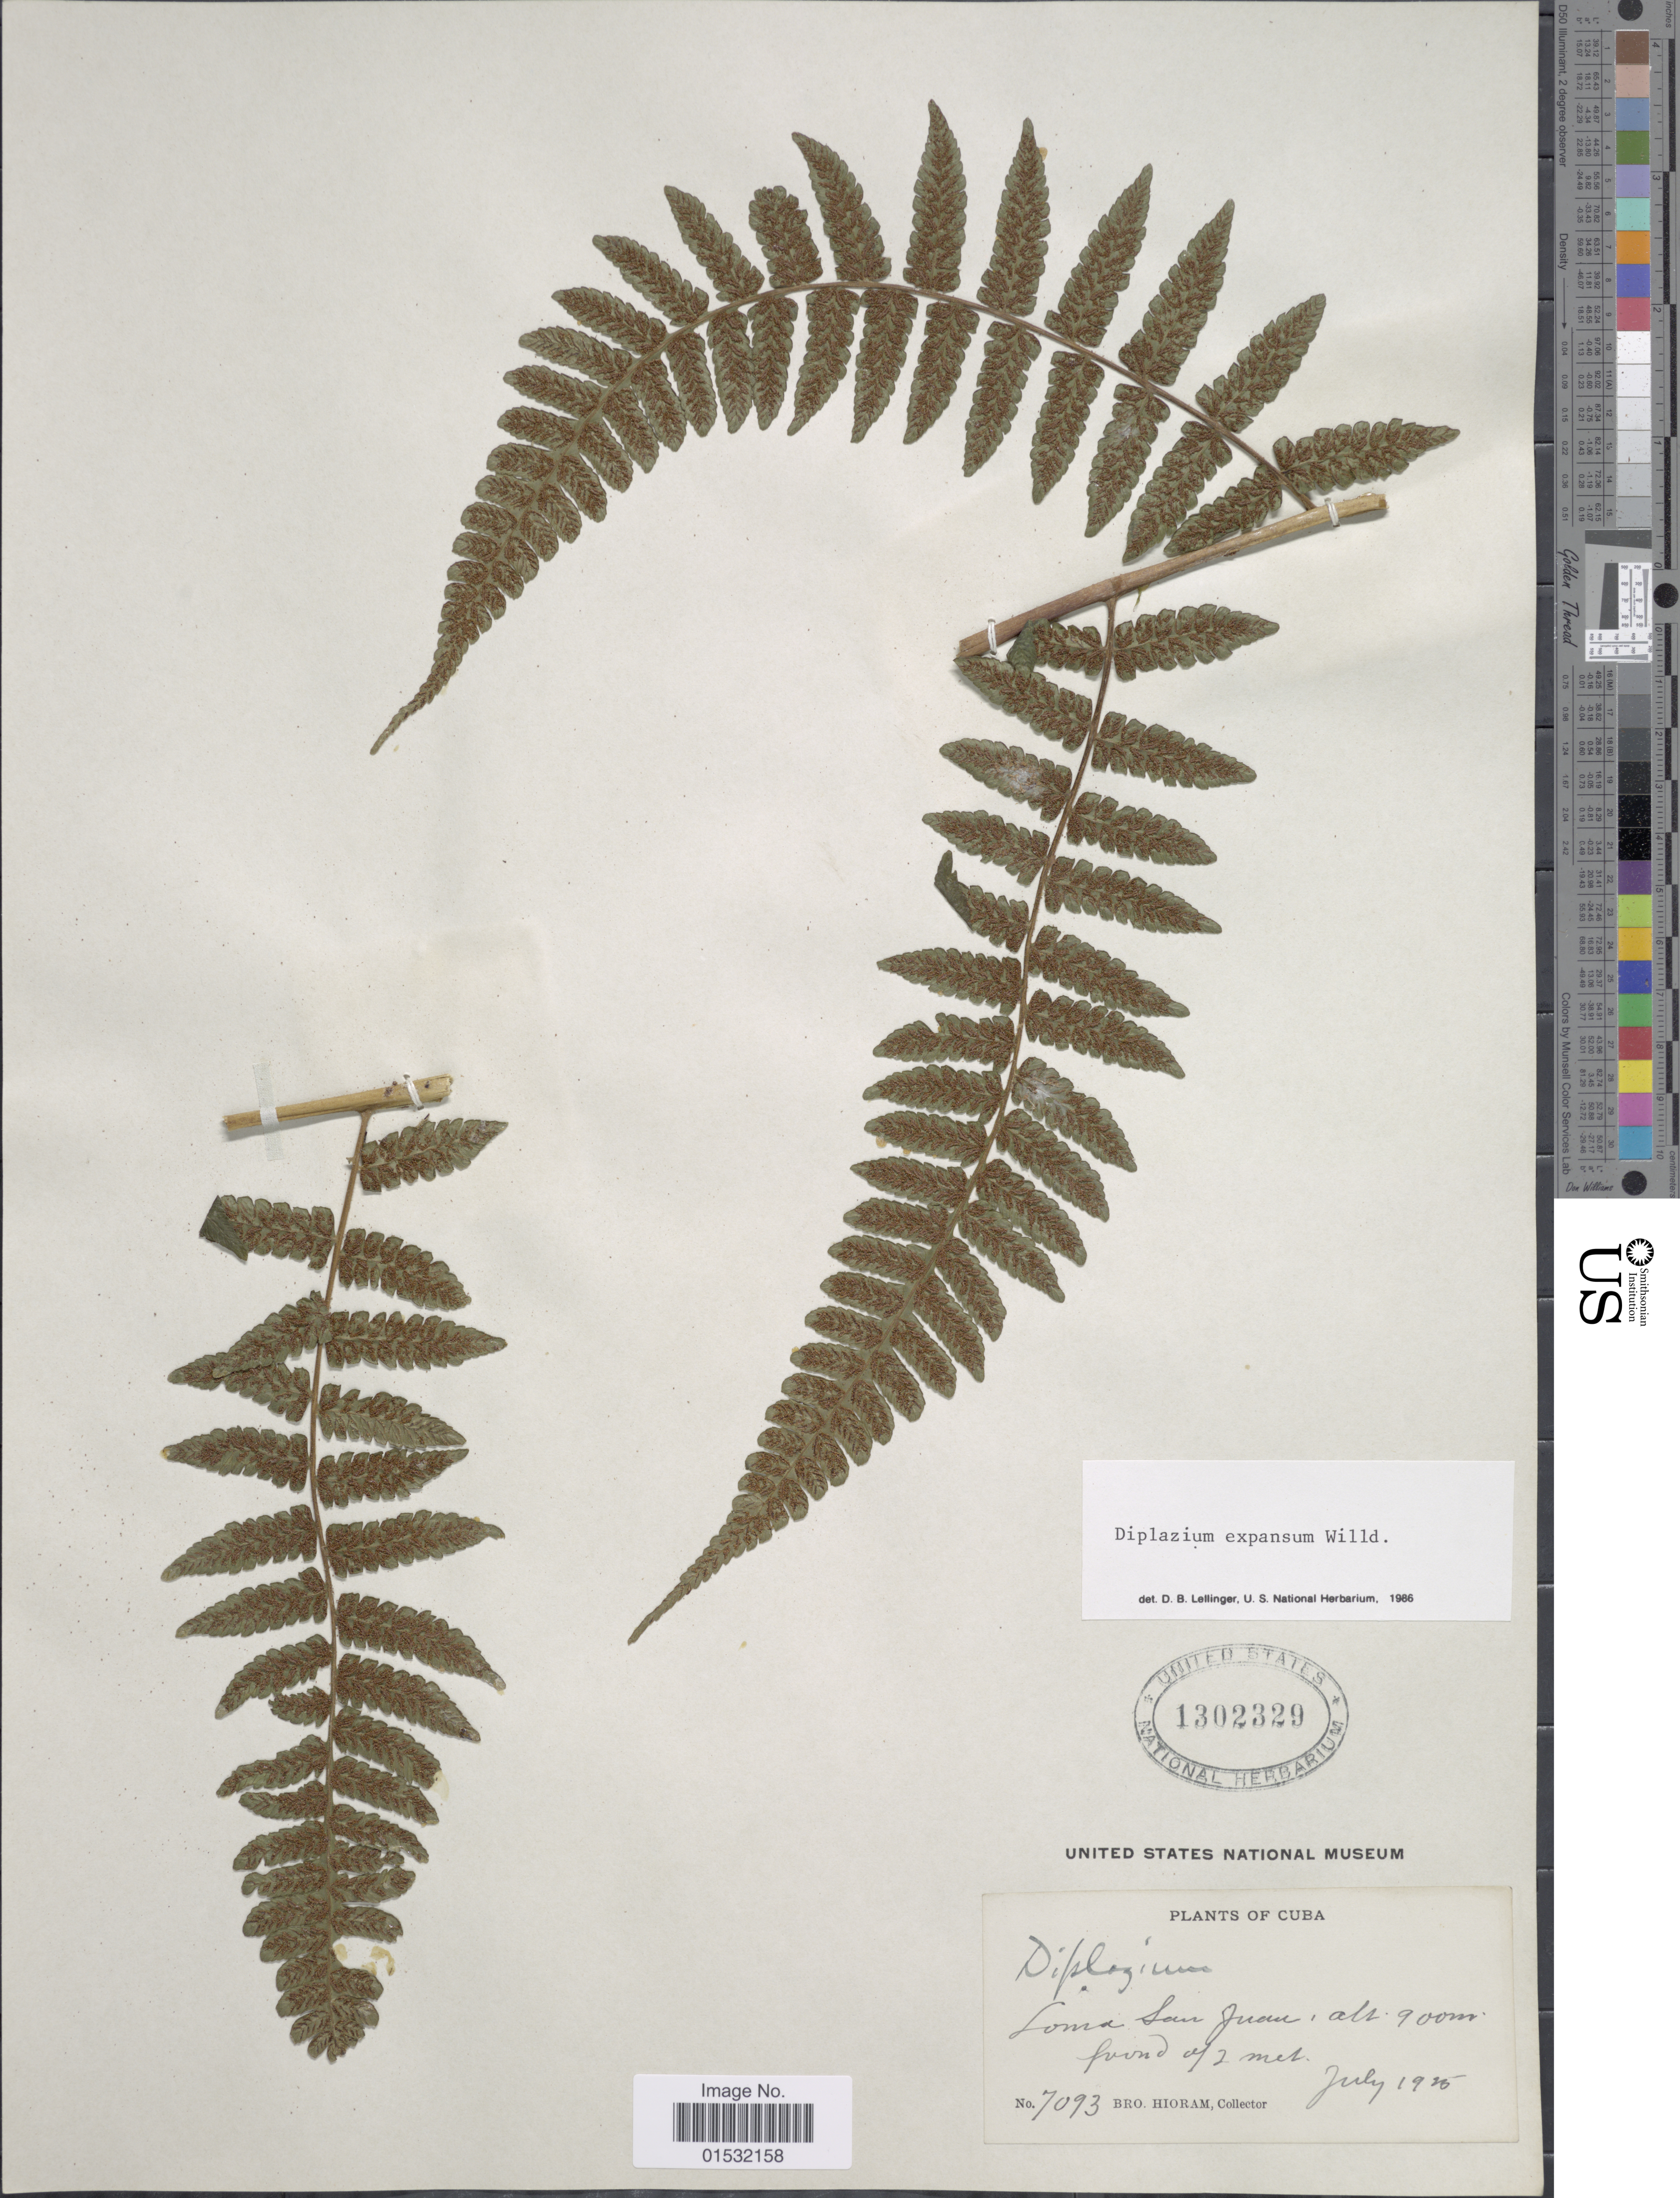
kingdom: Plantae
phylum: Tracheophyta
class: Polypodiopsida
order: Polypodiales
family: Athyriaceae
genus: Diplazium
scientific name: Diplazium expansum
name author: Willd.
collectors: Bro. Hioram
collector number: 7093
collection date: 1925-07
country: Cuba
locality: Loma San Juan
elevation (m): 900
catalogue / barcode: US 1302329